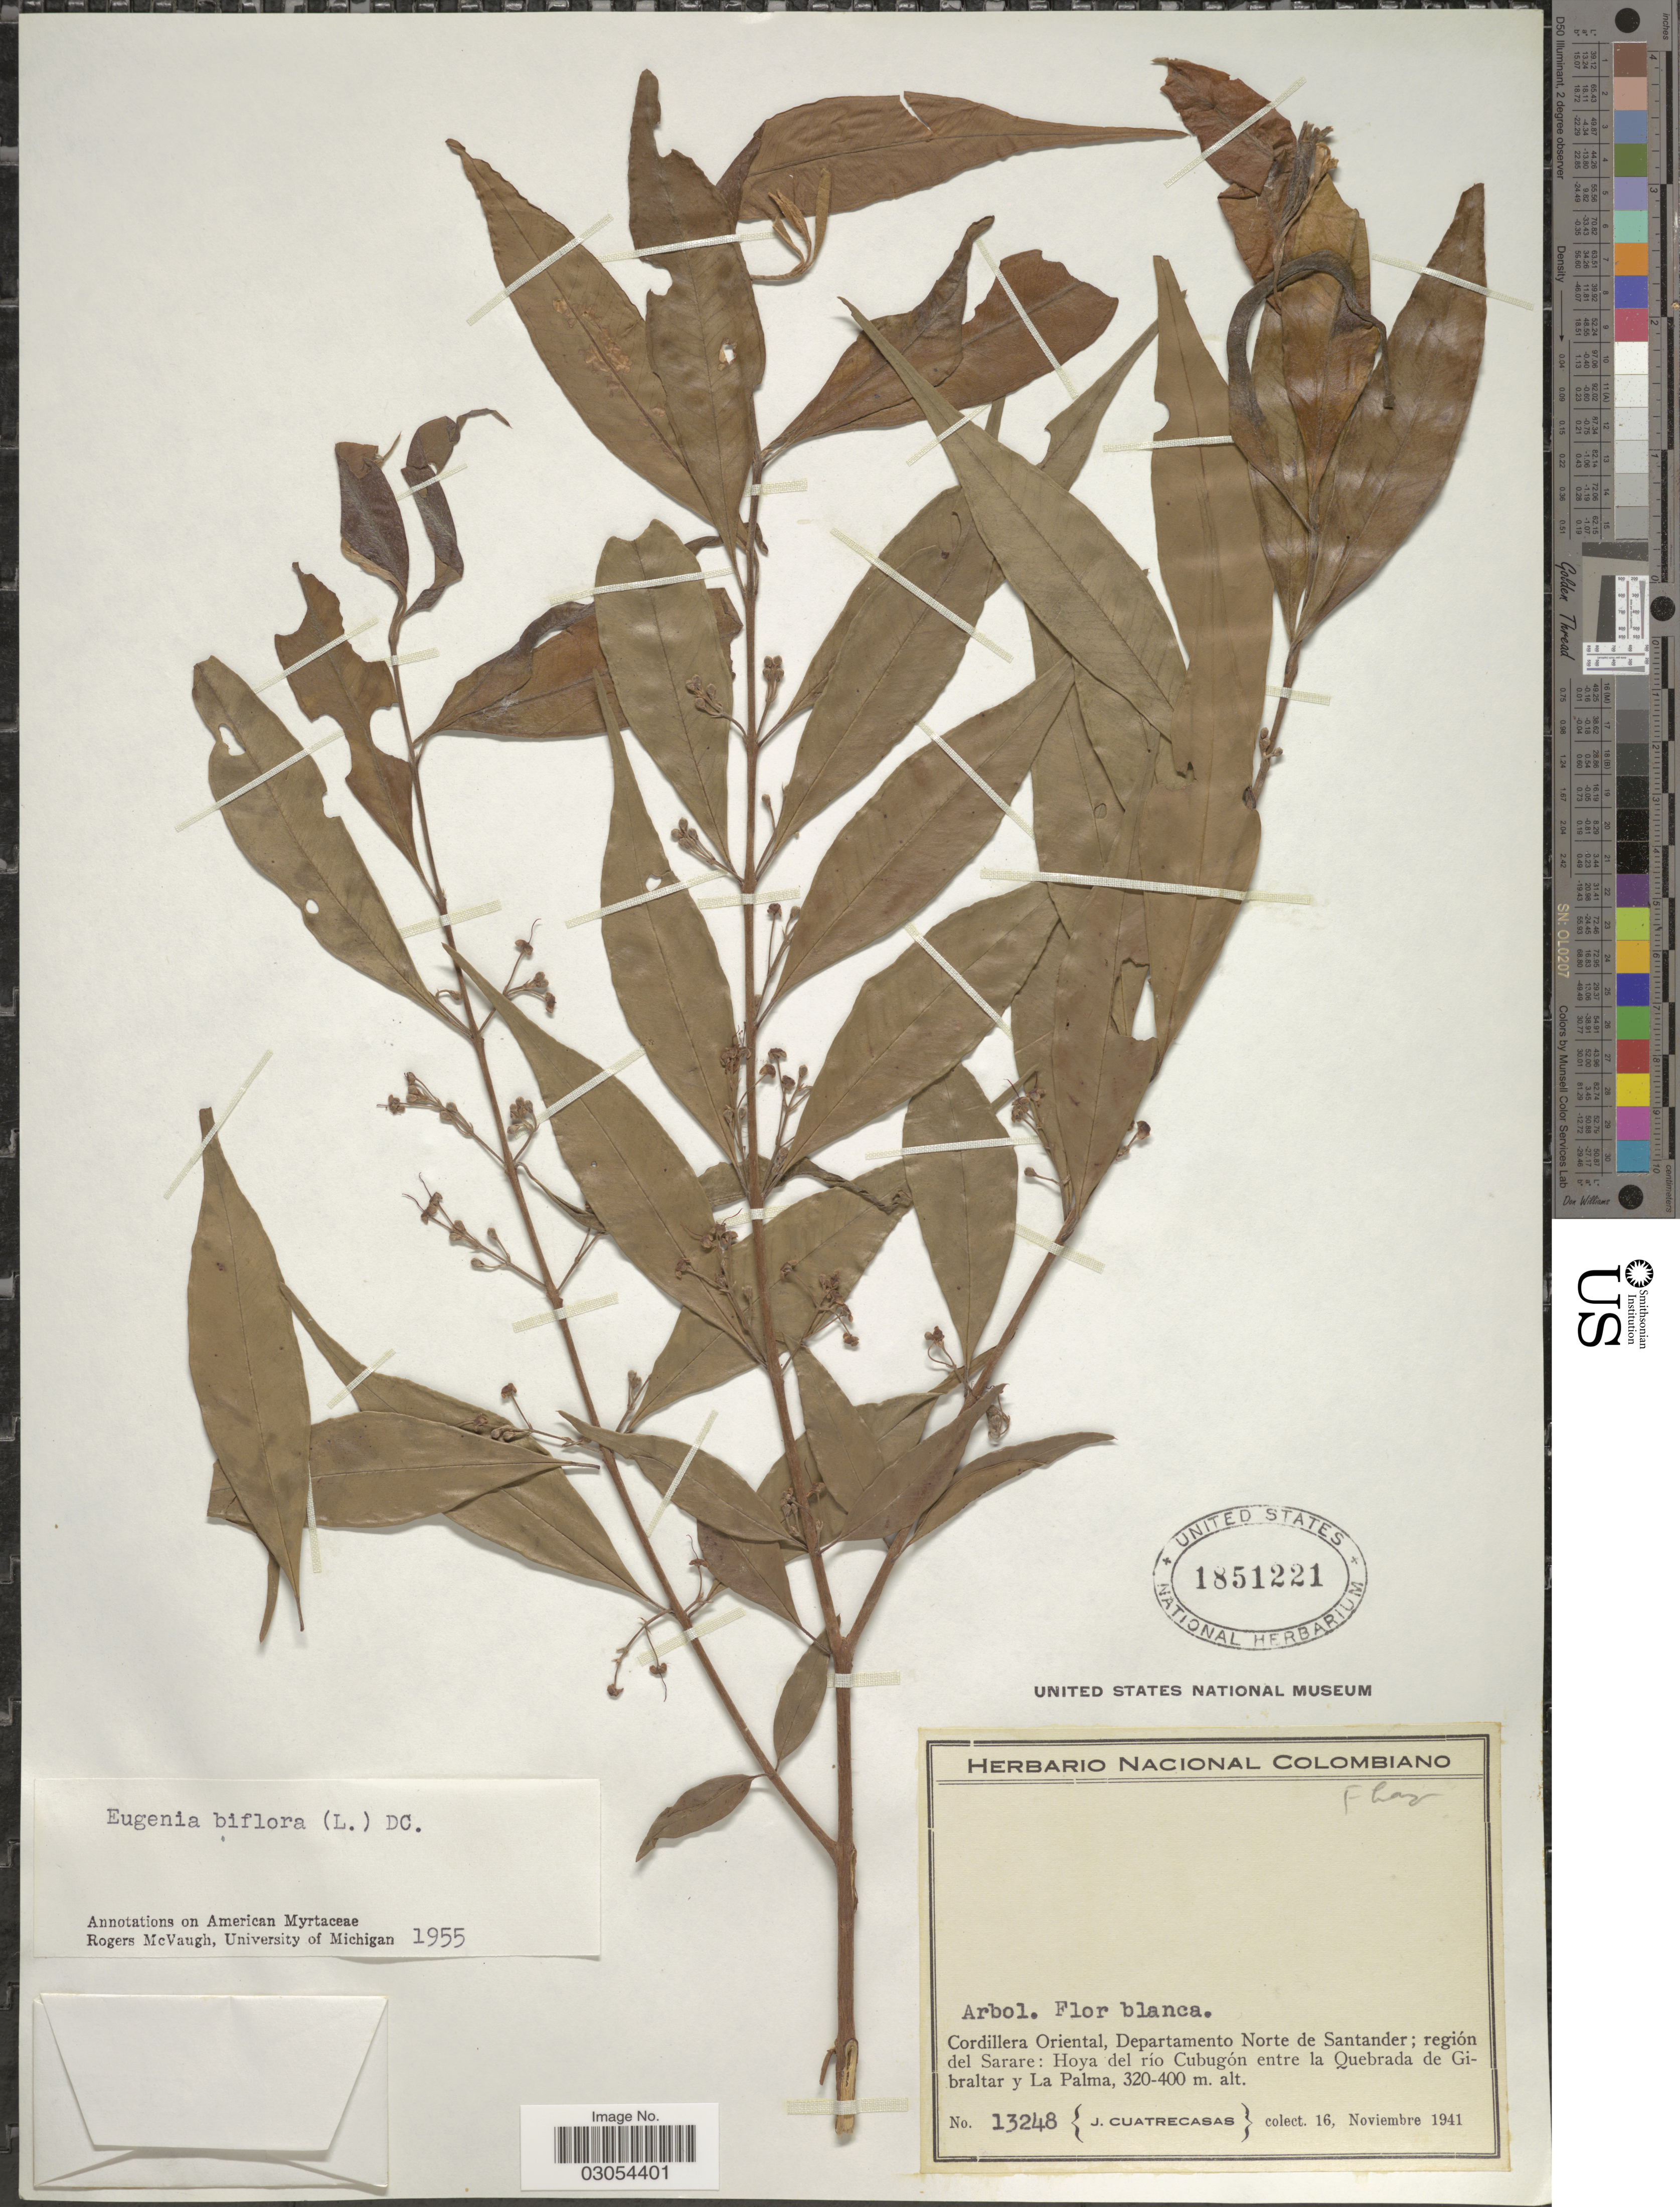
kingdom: Plantae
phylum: Tracheophyta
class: Magnoliopsida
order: Myrtales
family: Myrtaceae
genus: Eugenia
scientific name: Eugenia biflora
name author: (L.) DC.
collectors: J. Cuatrecasas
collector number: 13248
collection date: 1941-11-16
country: Colombia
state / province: Norte de Santander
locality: Cordillera Oriental, Departamento Norte de Santander; región del Sarare: Hoya del río Cubugón entre la Quebrada de Gibraltar y La Palma.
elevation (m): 320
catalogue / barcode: US 1851221